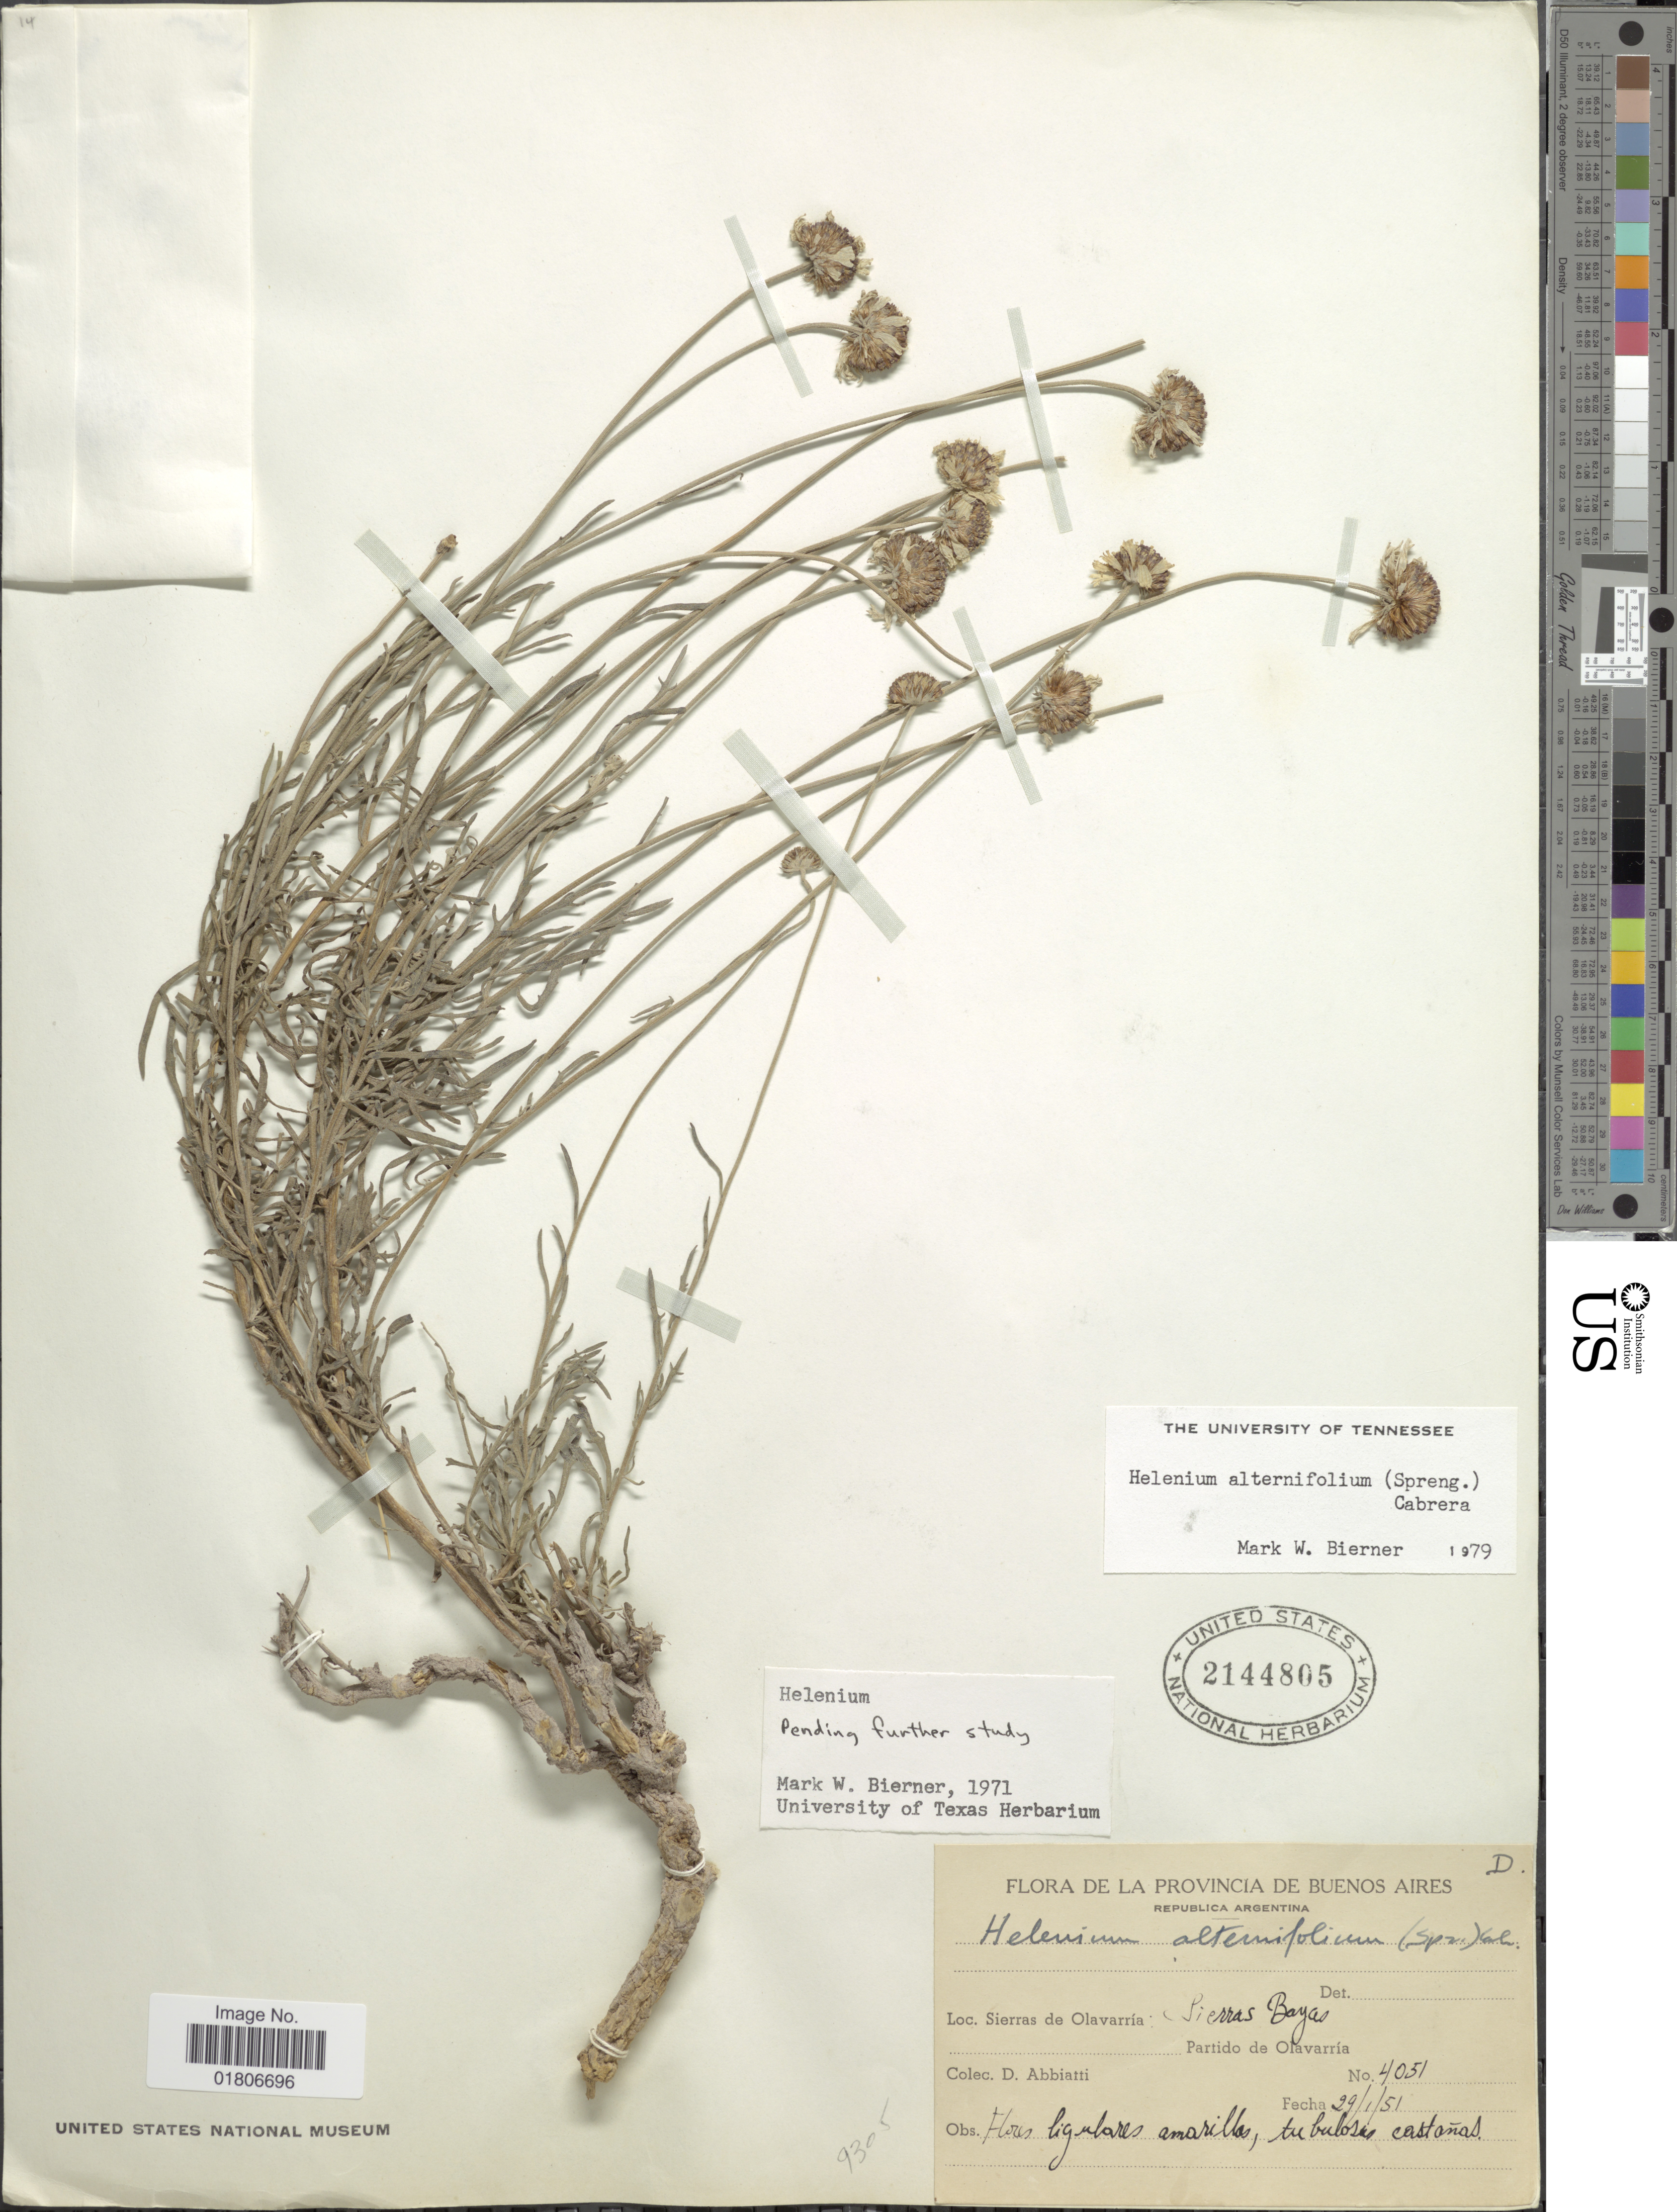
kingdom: Plantae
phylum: Tracheophyta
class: Magnoliopsida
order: Asterales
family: Asteraceae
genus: Helenium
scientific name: Helenium alternifolium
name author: (Spreng.) Cabrera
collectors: D. Abbiatti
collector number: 4051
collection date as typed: Transcribed d/m/y: 29/1/51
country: Argentina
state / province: Buenos Aires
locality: Sierras de Olavarría: Sierras Bayas. partido de Olavarría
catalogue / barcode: US 2144805